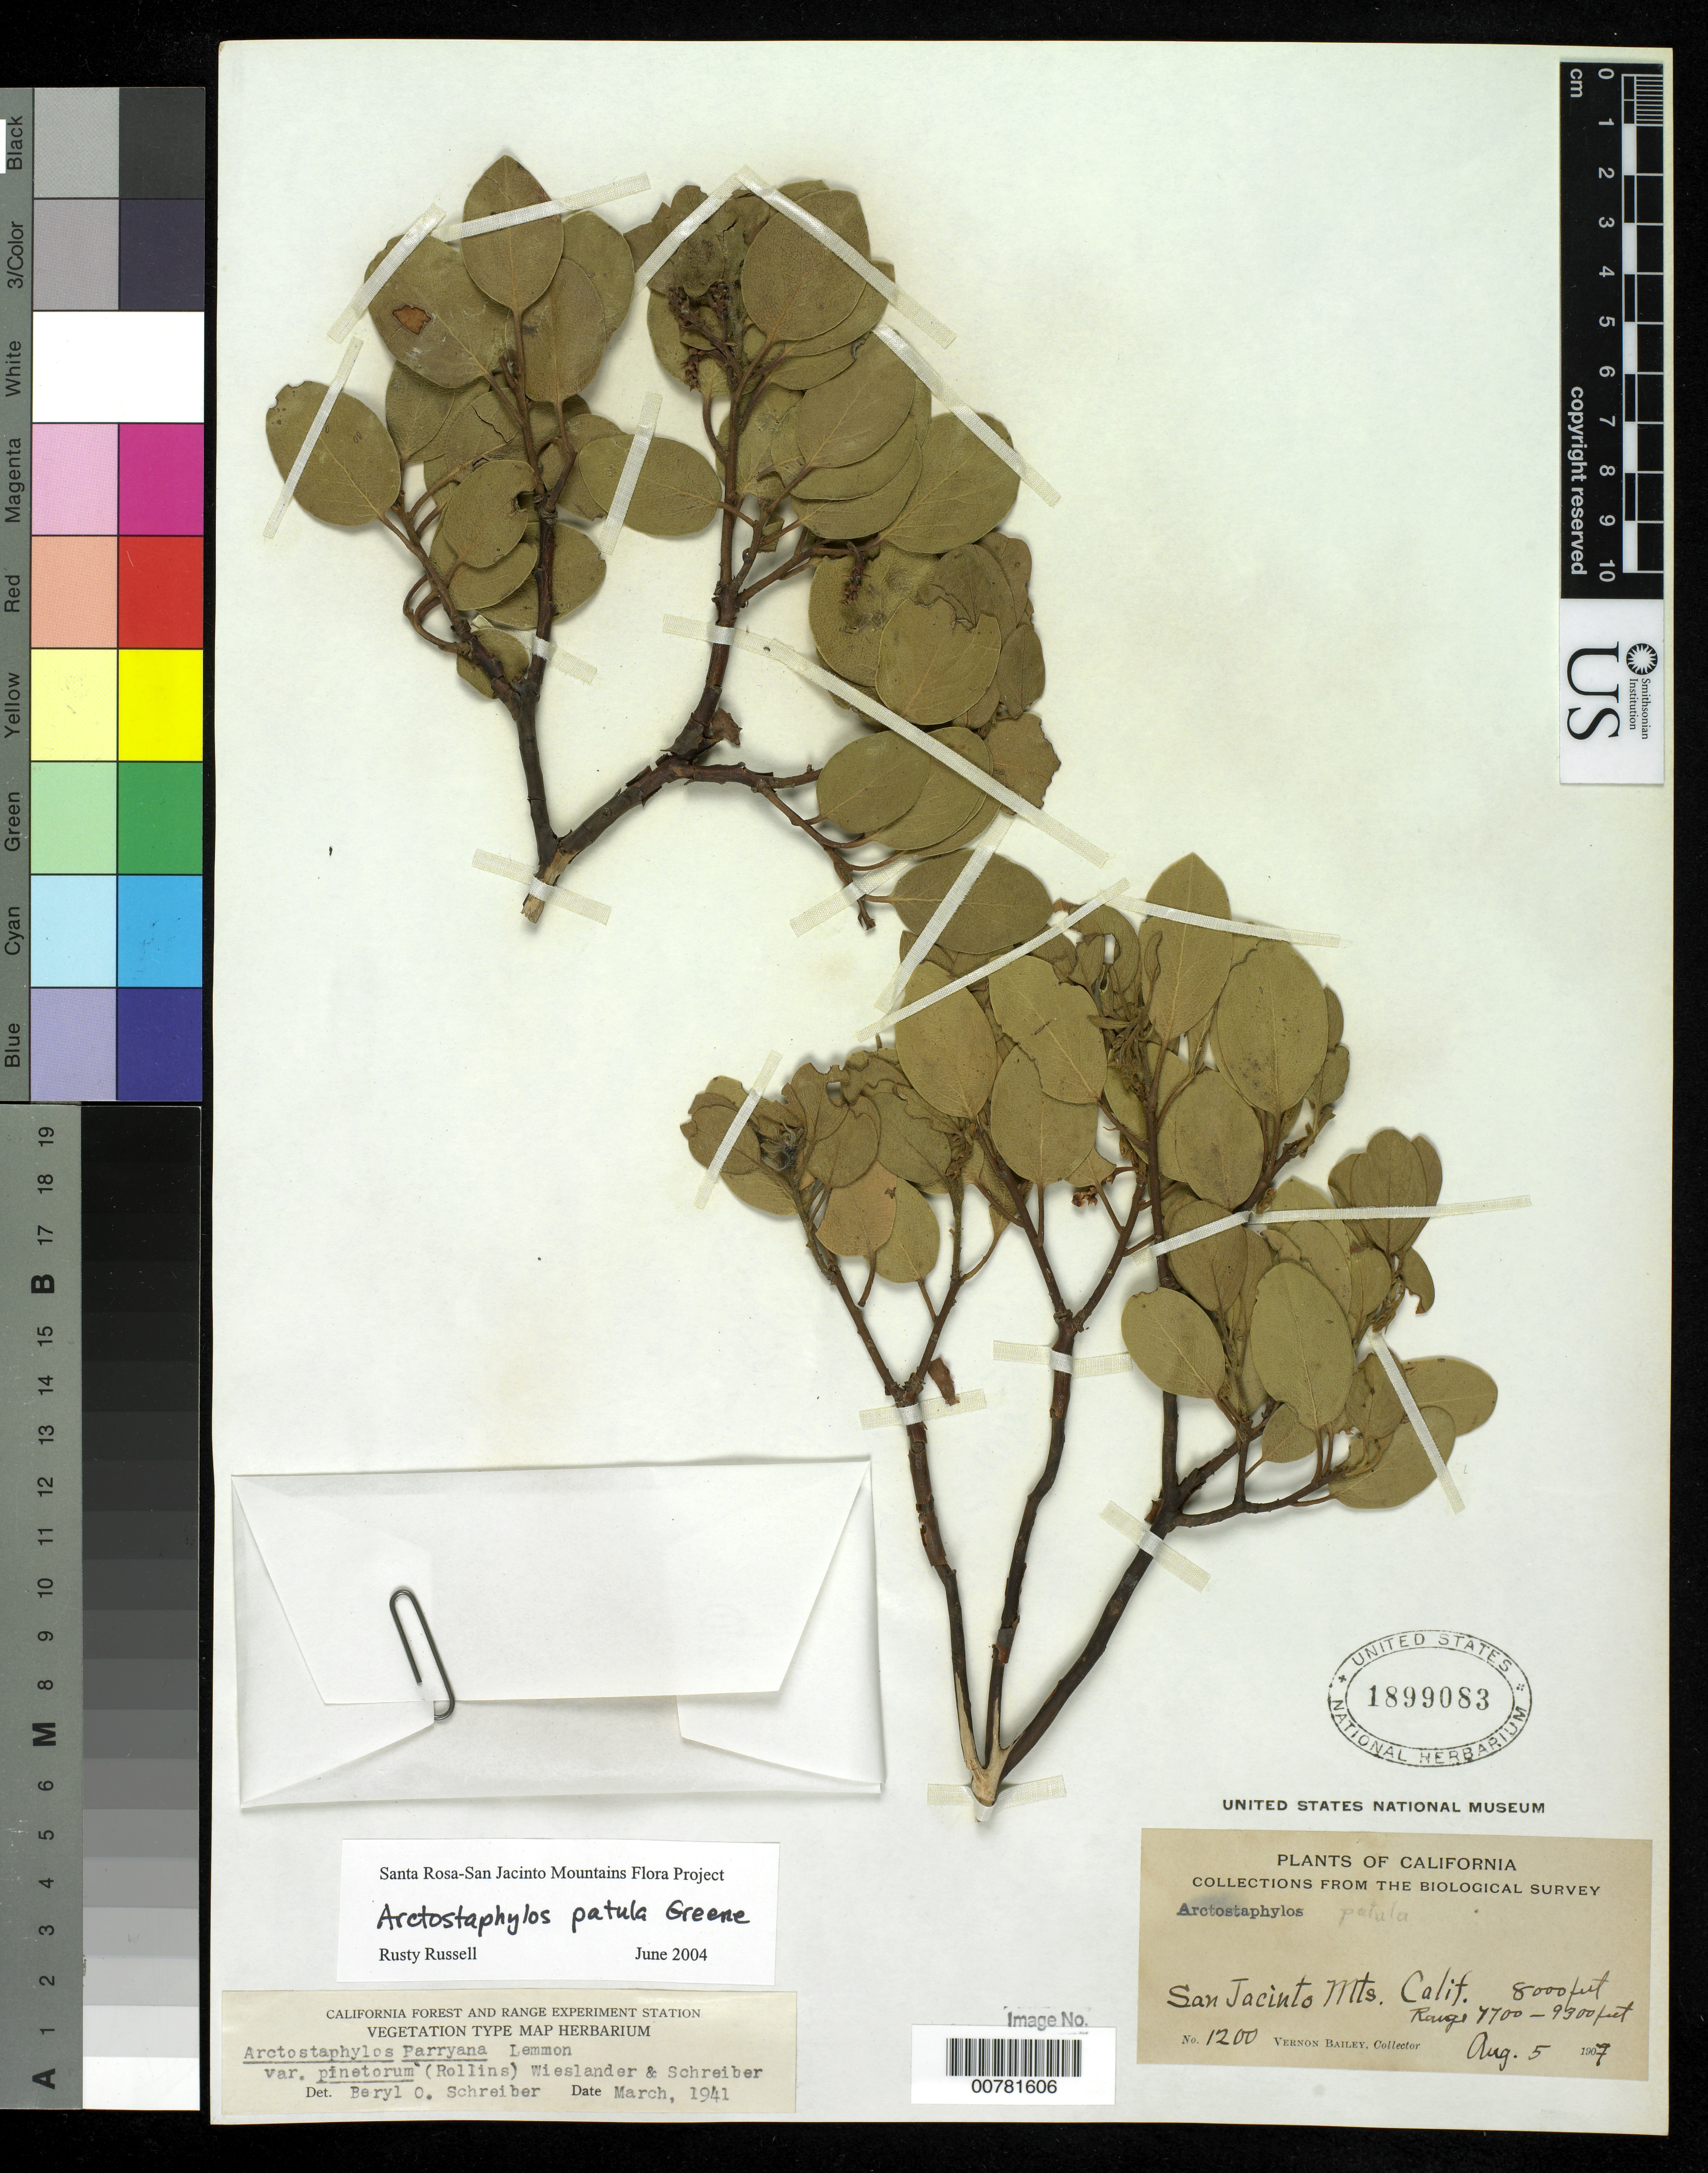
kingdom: Plantae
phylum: Tracheophyta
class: Polypodiopsida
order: Polypodiales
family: Polypodiaceae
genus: Polypodium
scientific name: Polypodium squamatum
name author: L.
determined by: Gastony, Gerald J.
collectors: G. Gastony, G. C. Jones & D. H. Norris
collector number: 194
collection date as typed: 15 Jul 1967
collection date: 1967-07-15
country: Dominican Republic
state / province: La Vega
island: Hispaniola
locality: Río Los Guanos, N bank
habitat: On sides of shaded, moist rocks along river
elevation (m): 1100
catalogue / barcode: US 2826883